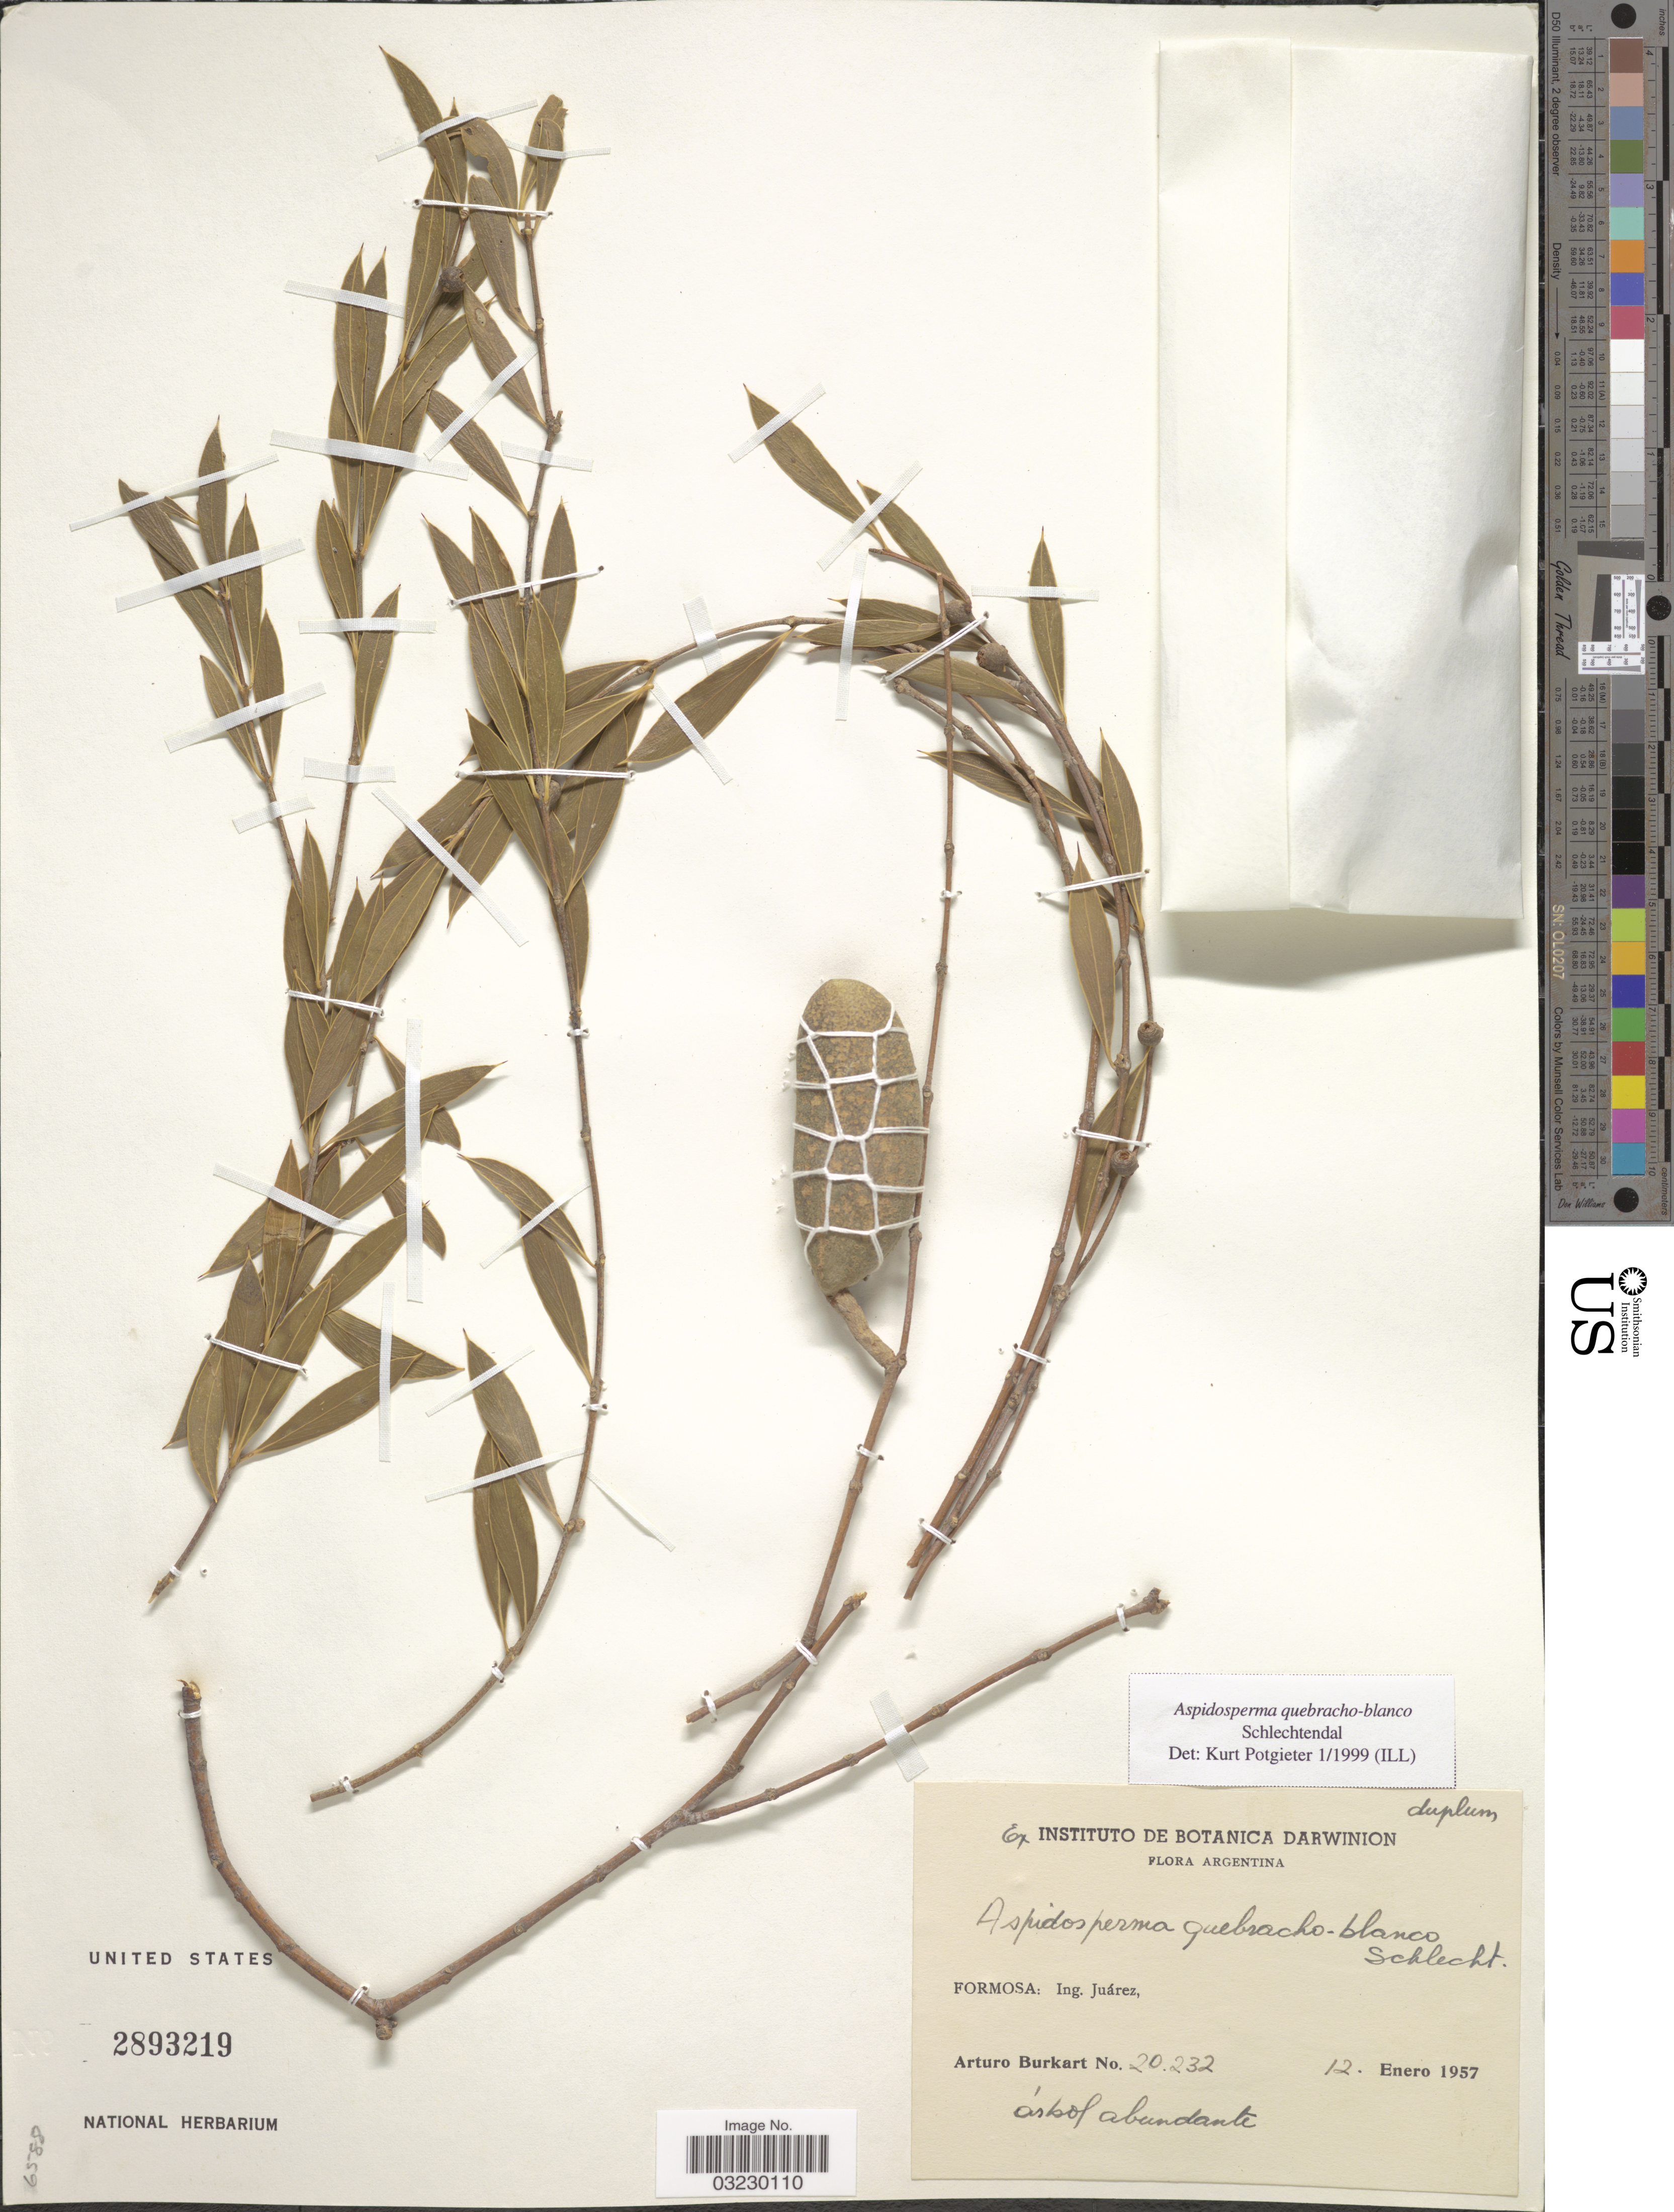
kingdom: Plantae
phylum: Tracheophyta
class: Magnoliopsida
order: Gentianales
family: Apocynaceae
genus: Aspidosperma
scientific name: Aspidosperma quebracho-blanco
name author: Schltdl.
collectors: A. E. Burkart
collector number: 20232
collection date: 1957-01-12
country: Argentina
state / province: Formosa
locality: Ing. Juárez.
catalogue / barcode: US 2893219